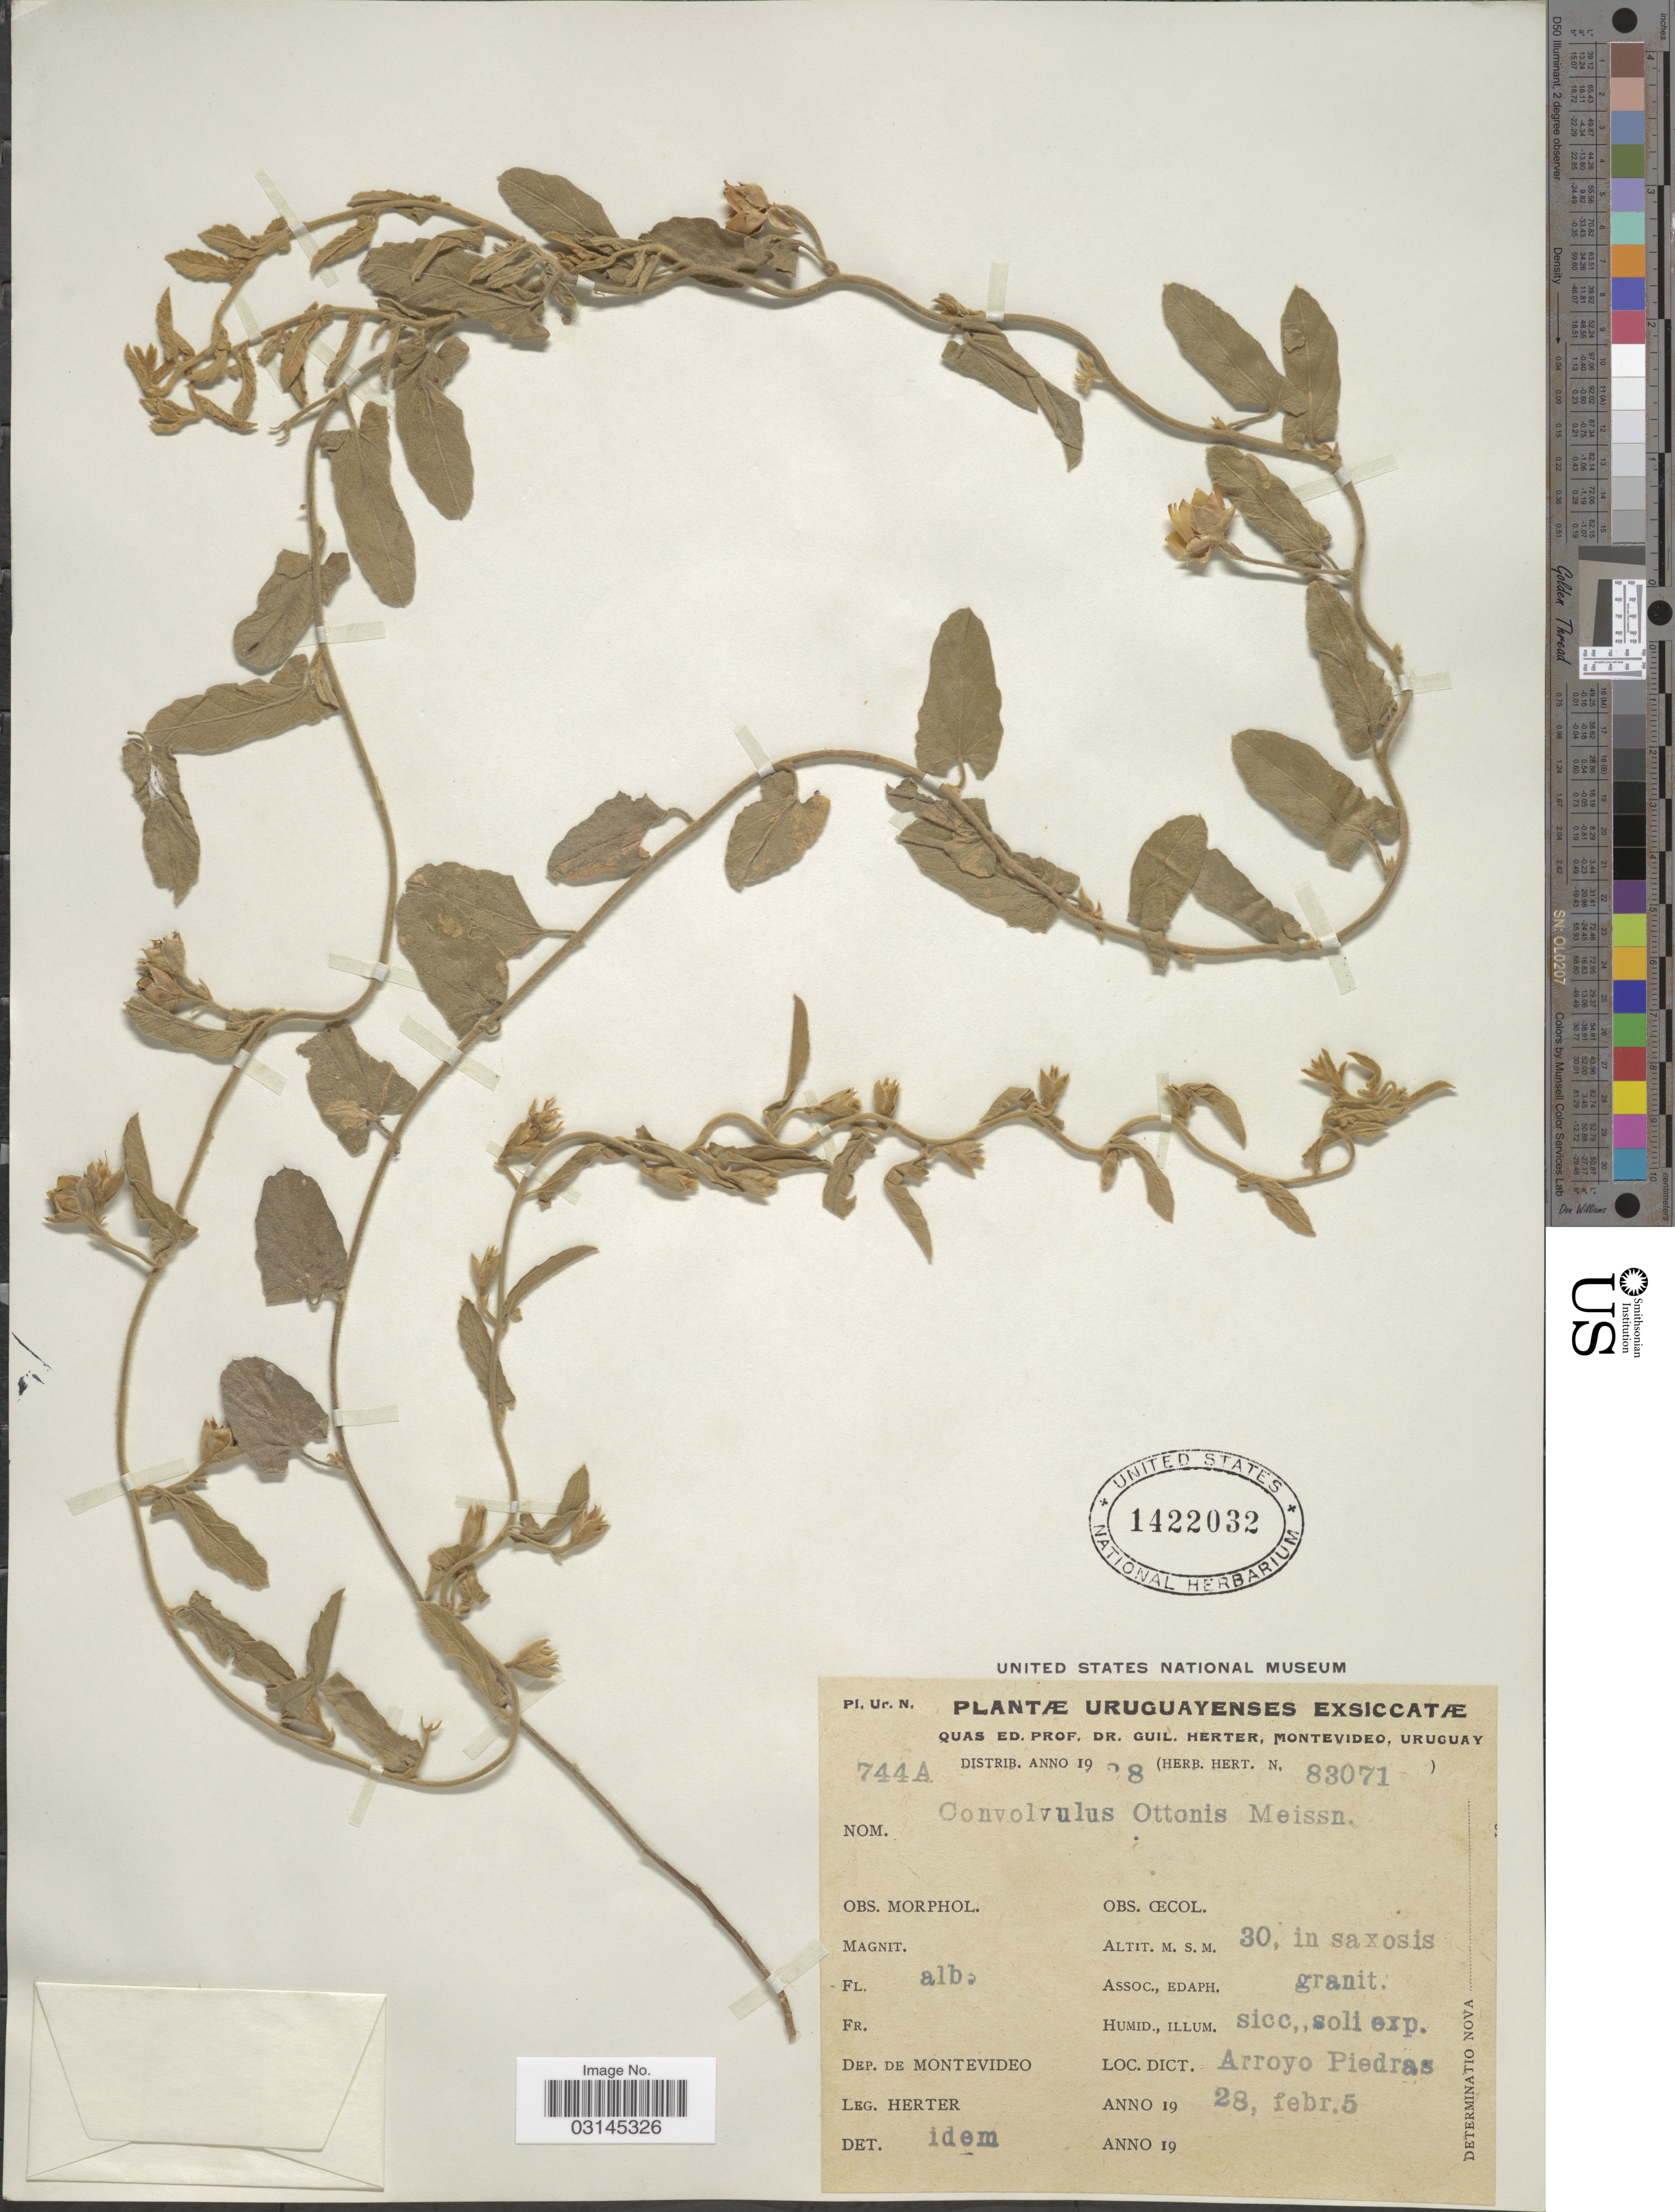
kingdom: Plantae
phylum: Tracheophyta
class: Magnoliopsida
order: Solanales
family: Convolvulaceae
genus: Convolvulus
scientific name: Convolvulus hermanniae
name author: L'Hér.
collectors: G. Herter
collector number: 744A/83071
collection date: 1928-02-05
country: Uruguay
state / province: Montevideo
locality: Dep. de Montevideo, Arroyo Piedras.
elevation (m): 30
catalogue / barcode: US 1422032